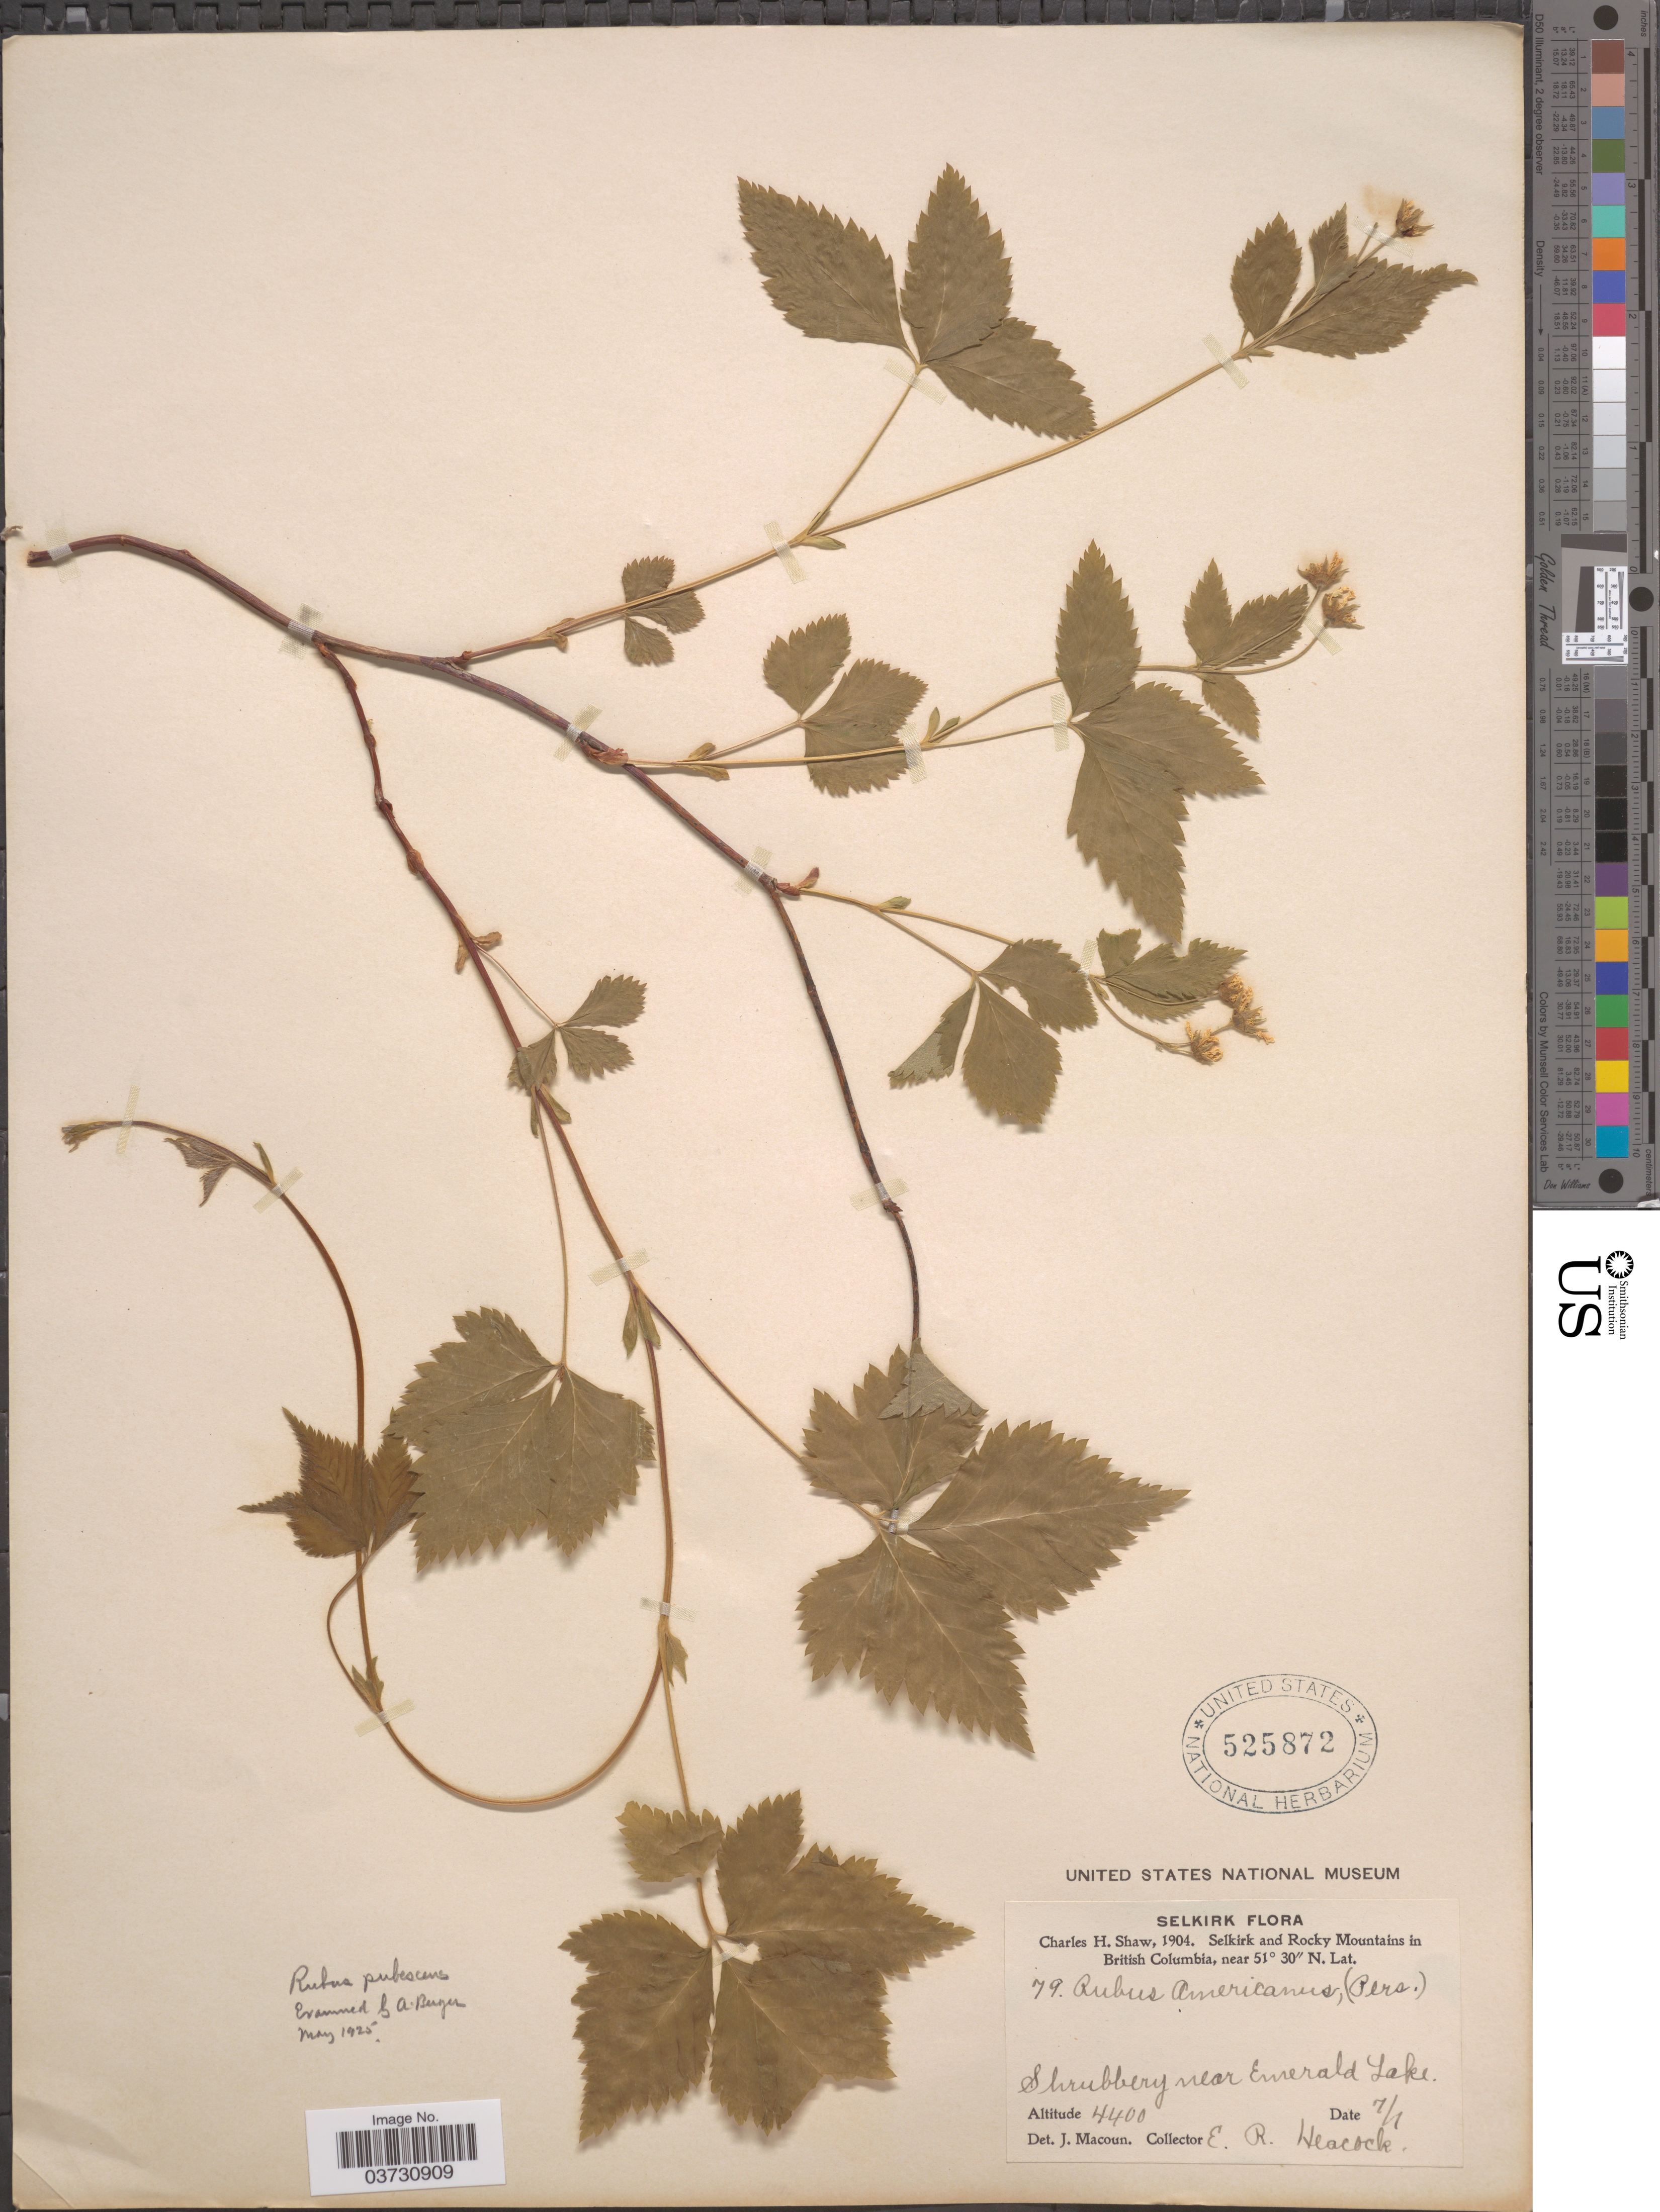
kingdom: Plantae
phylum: Tracheophyta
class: Magnoliopsida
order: Rosales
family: Rosaceae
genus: Rubus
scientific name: Rubus pubescens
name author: Raf.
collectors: E. Heacock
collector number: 79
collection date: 1904-07-01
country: Canada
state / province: British Columbia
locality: Selkirk and Rockjy Mountains. Shrubbery near Emerald Lake.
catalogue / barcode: US 525872